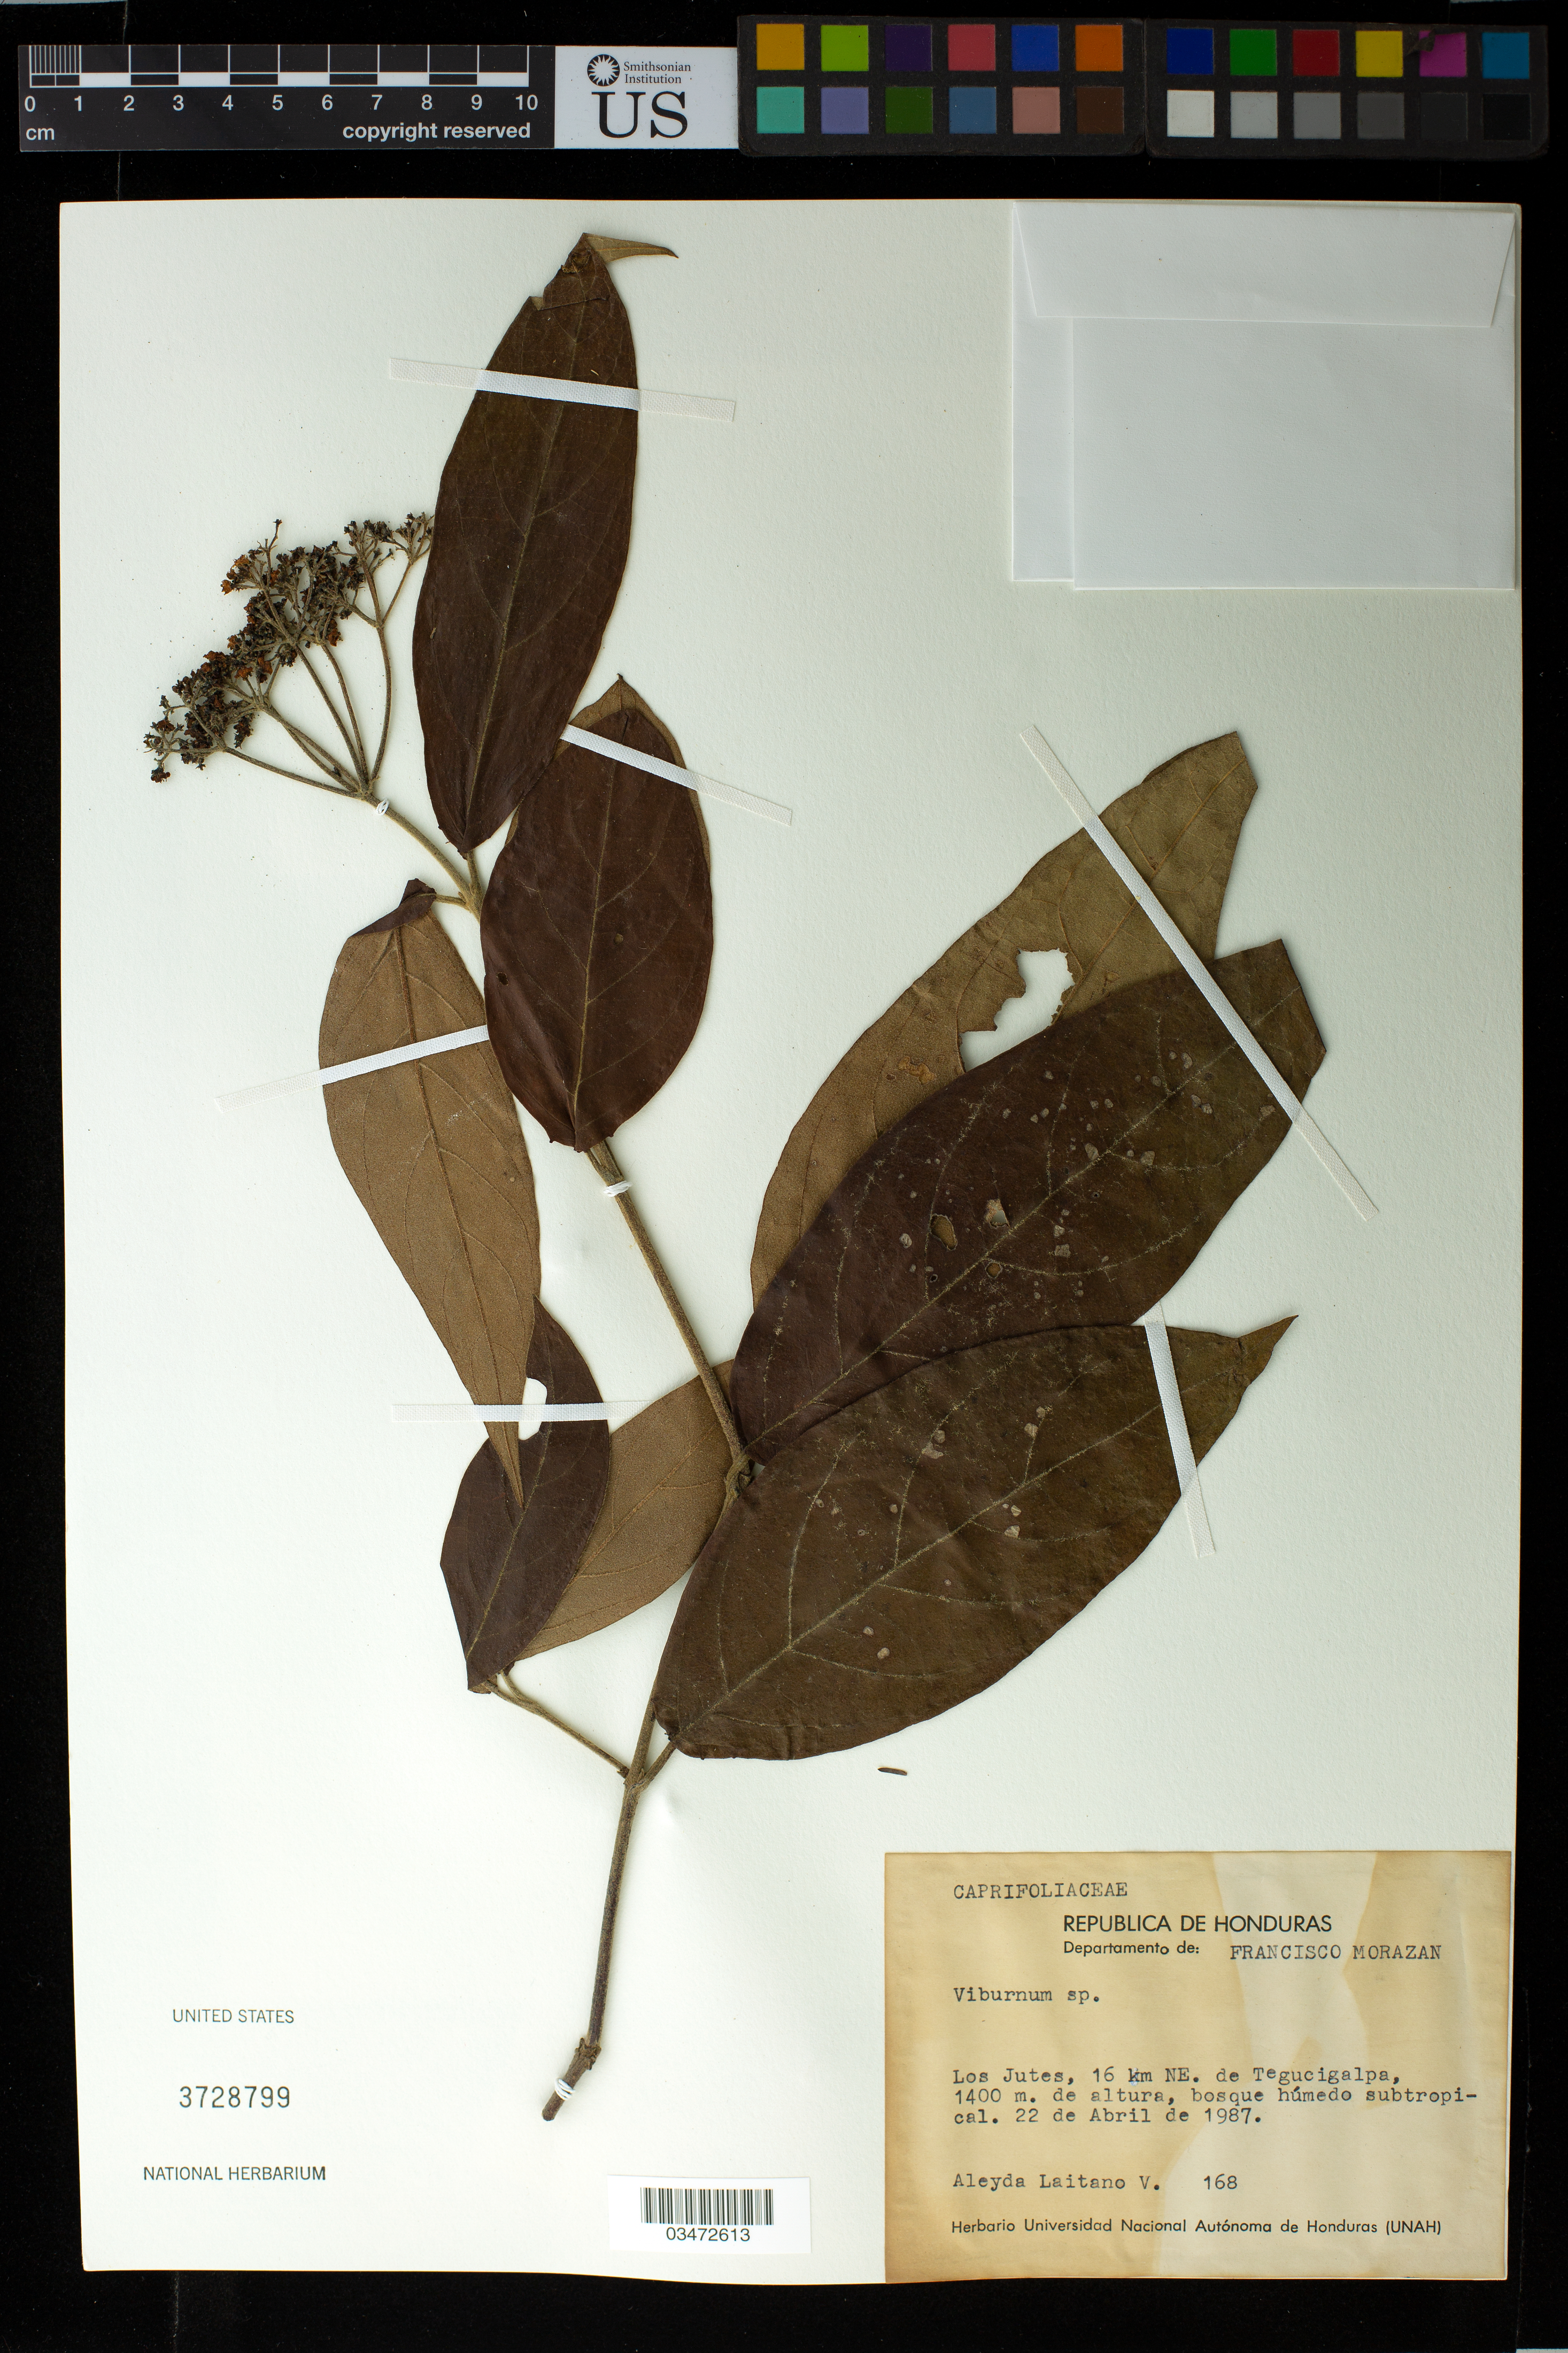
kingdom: Plantae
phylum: Tracheophyta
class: Magnoliopsida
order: Dipsacales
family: Viburnaceae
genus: Viburnum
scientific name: Viburnum hondurense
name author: Standl.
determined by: Strong, Mark T., (BOT), Smithsonian Institution - National Museum of Natural History (UNITED STATES)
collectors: A. Laitano V.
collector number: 168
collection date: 1987-04-22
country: Honduras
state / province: Fco. Morazán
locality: Los Jutes, 16 km NE. de Tegucigalpa, 1400 m de altura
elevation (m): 1400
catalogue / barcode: US 3728799